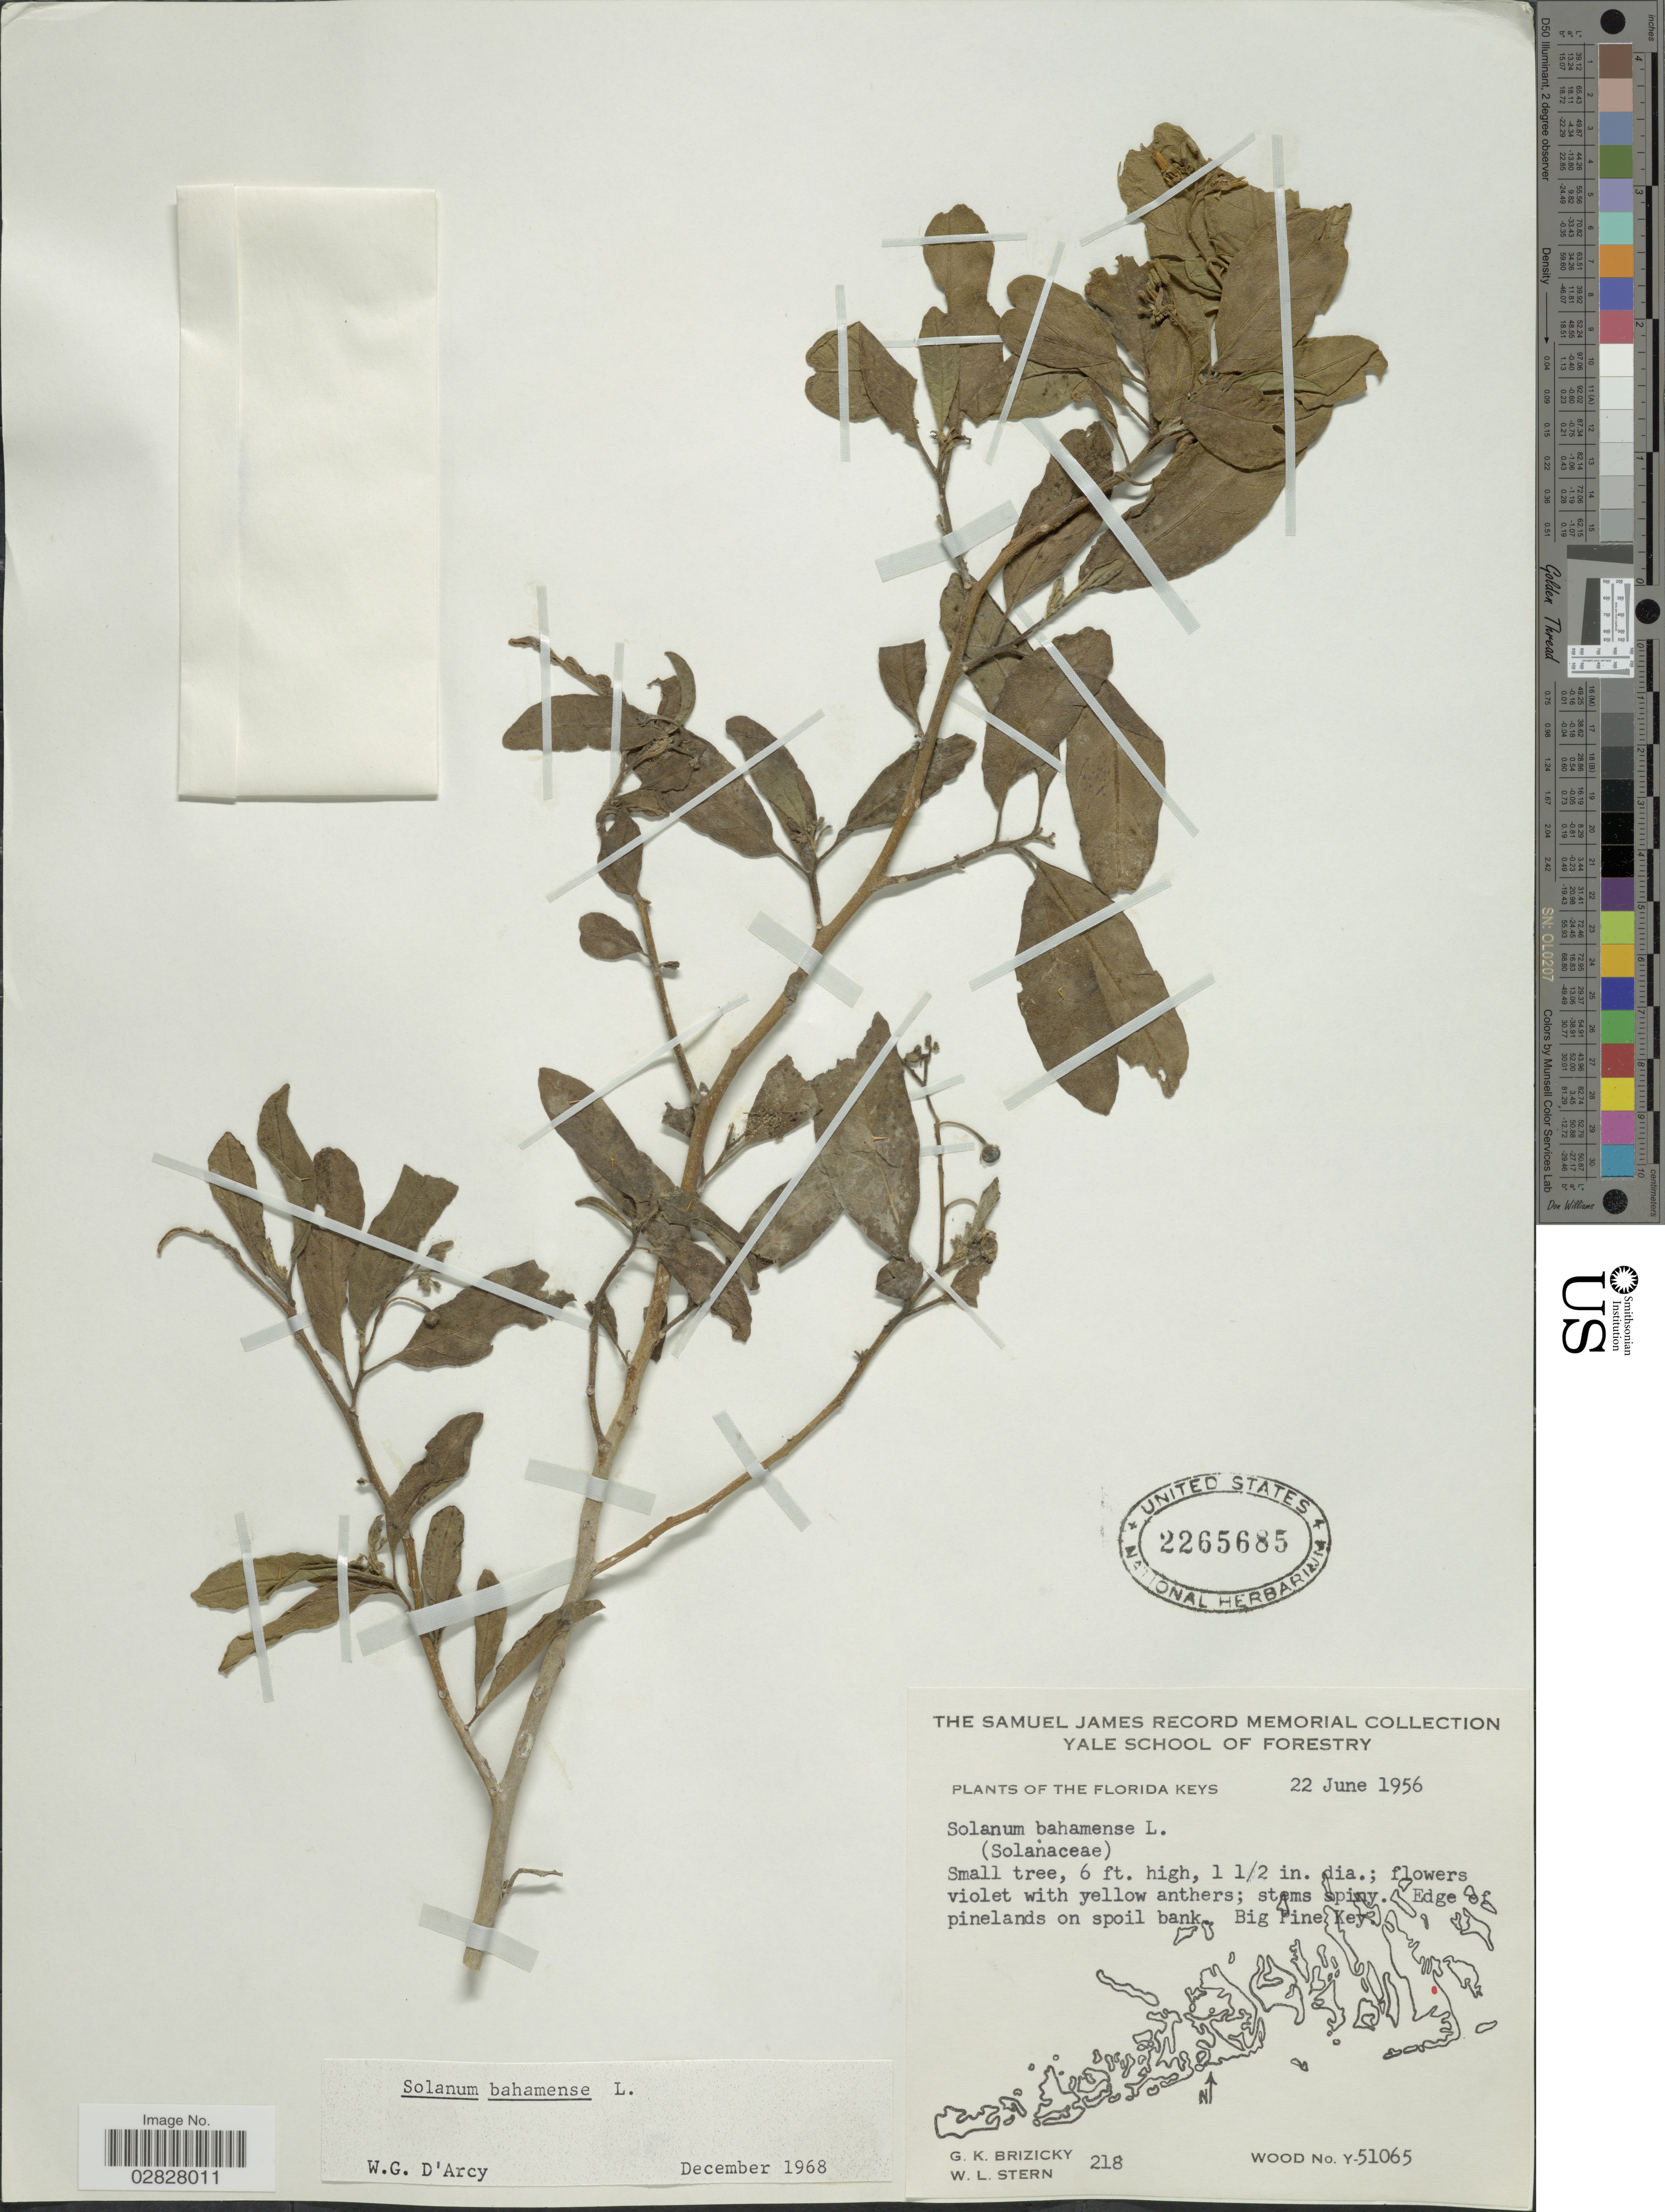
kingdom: Plantae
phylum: Tracheophyta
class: Magnoliopsida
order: Solanales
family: Solanaceae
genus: Solanum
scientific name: Solanum bahamense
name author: L.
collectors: G. K. Brizicky & W. L. Stern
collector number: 218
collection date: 1965-06-22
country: United States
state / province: Florida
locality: Florida Keys. Big Pine Key.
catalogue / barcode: US 2265685